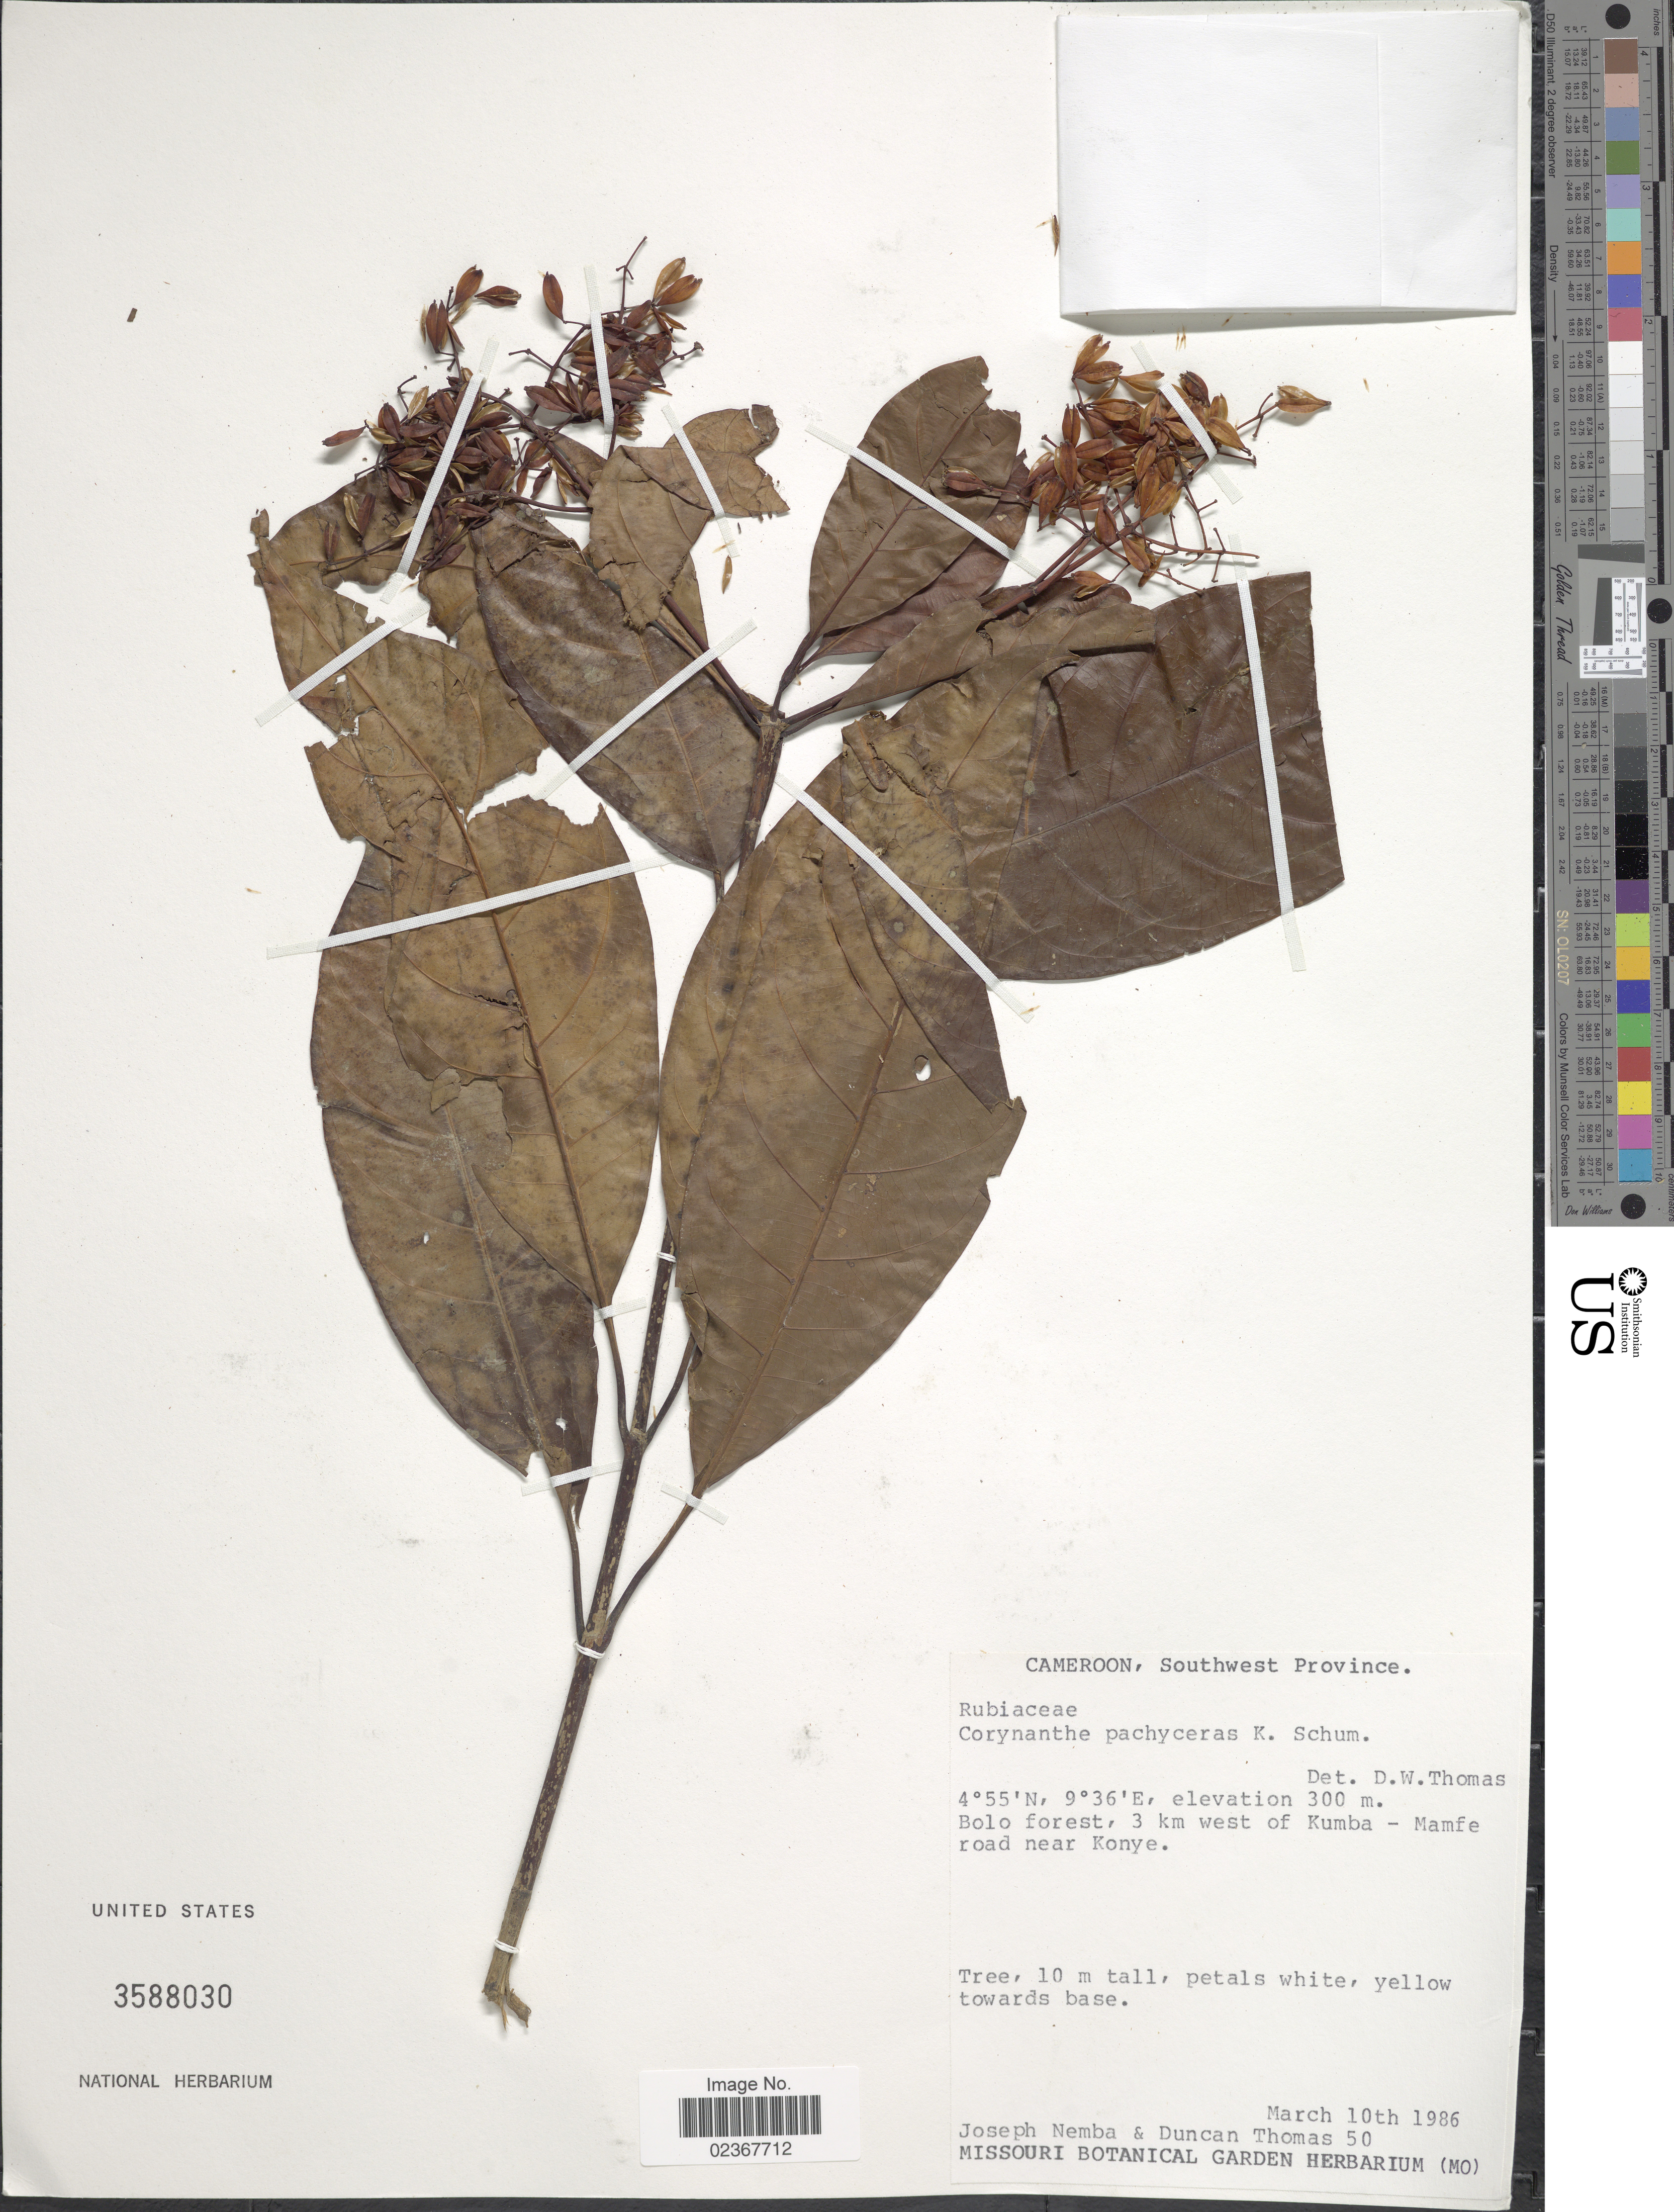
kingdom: Plantae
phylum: Tracheophyta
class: Magnoliopsida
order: Gentianales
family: Rubiaceae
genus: Corynanthe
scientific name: Corynanthe pachyceras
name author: K. Schum.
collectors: J. Nemba & T. Duncan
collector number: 50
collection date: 1986-03-10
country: Cameroon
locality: Southwest Province, Bolo forest, 3 km west of Kumba - Mamfe road near Konye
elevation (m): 300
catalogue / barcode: US 3588030